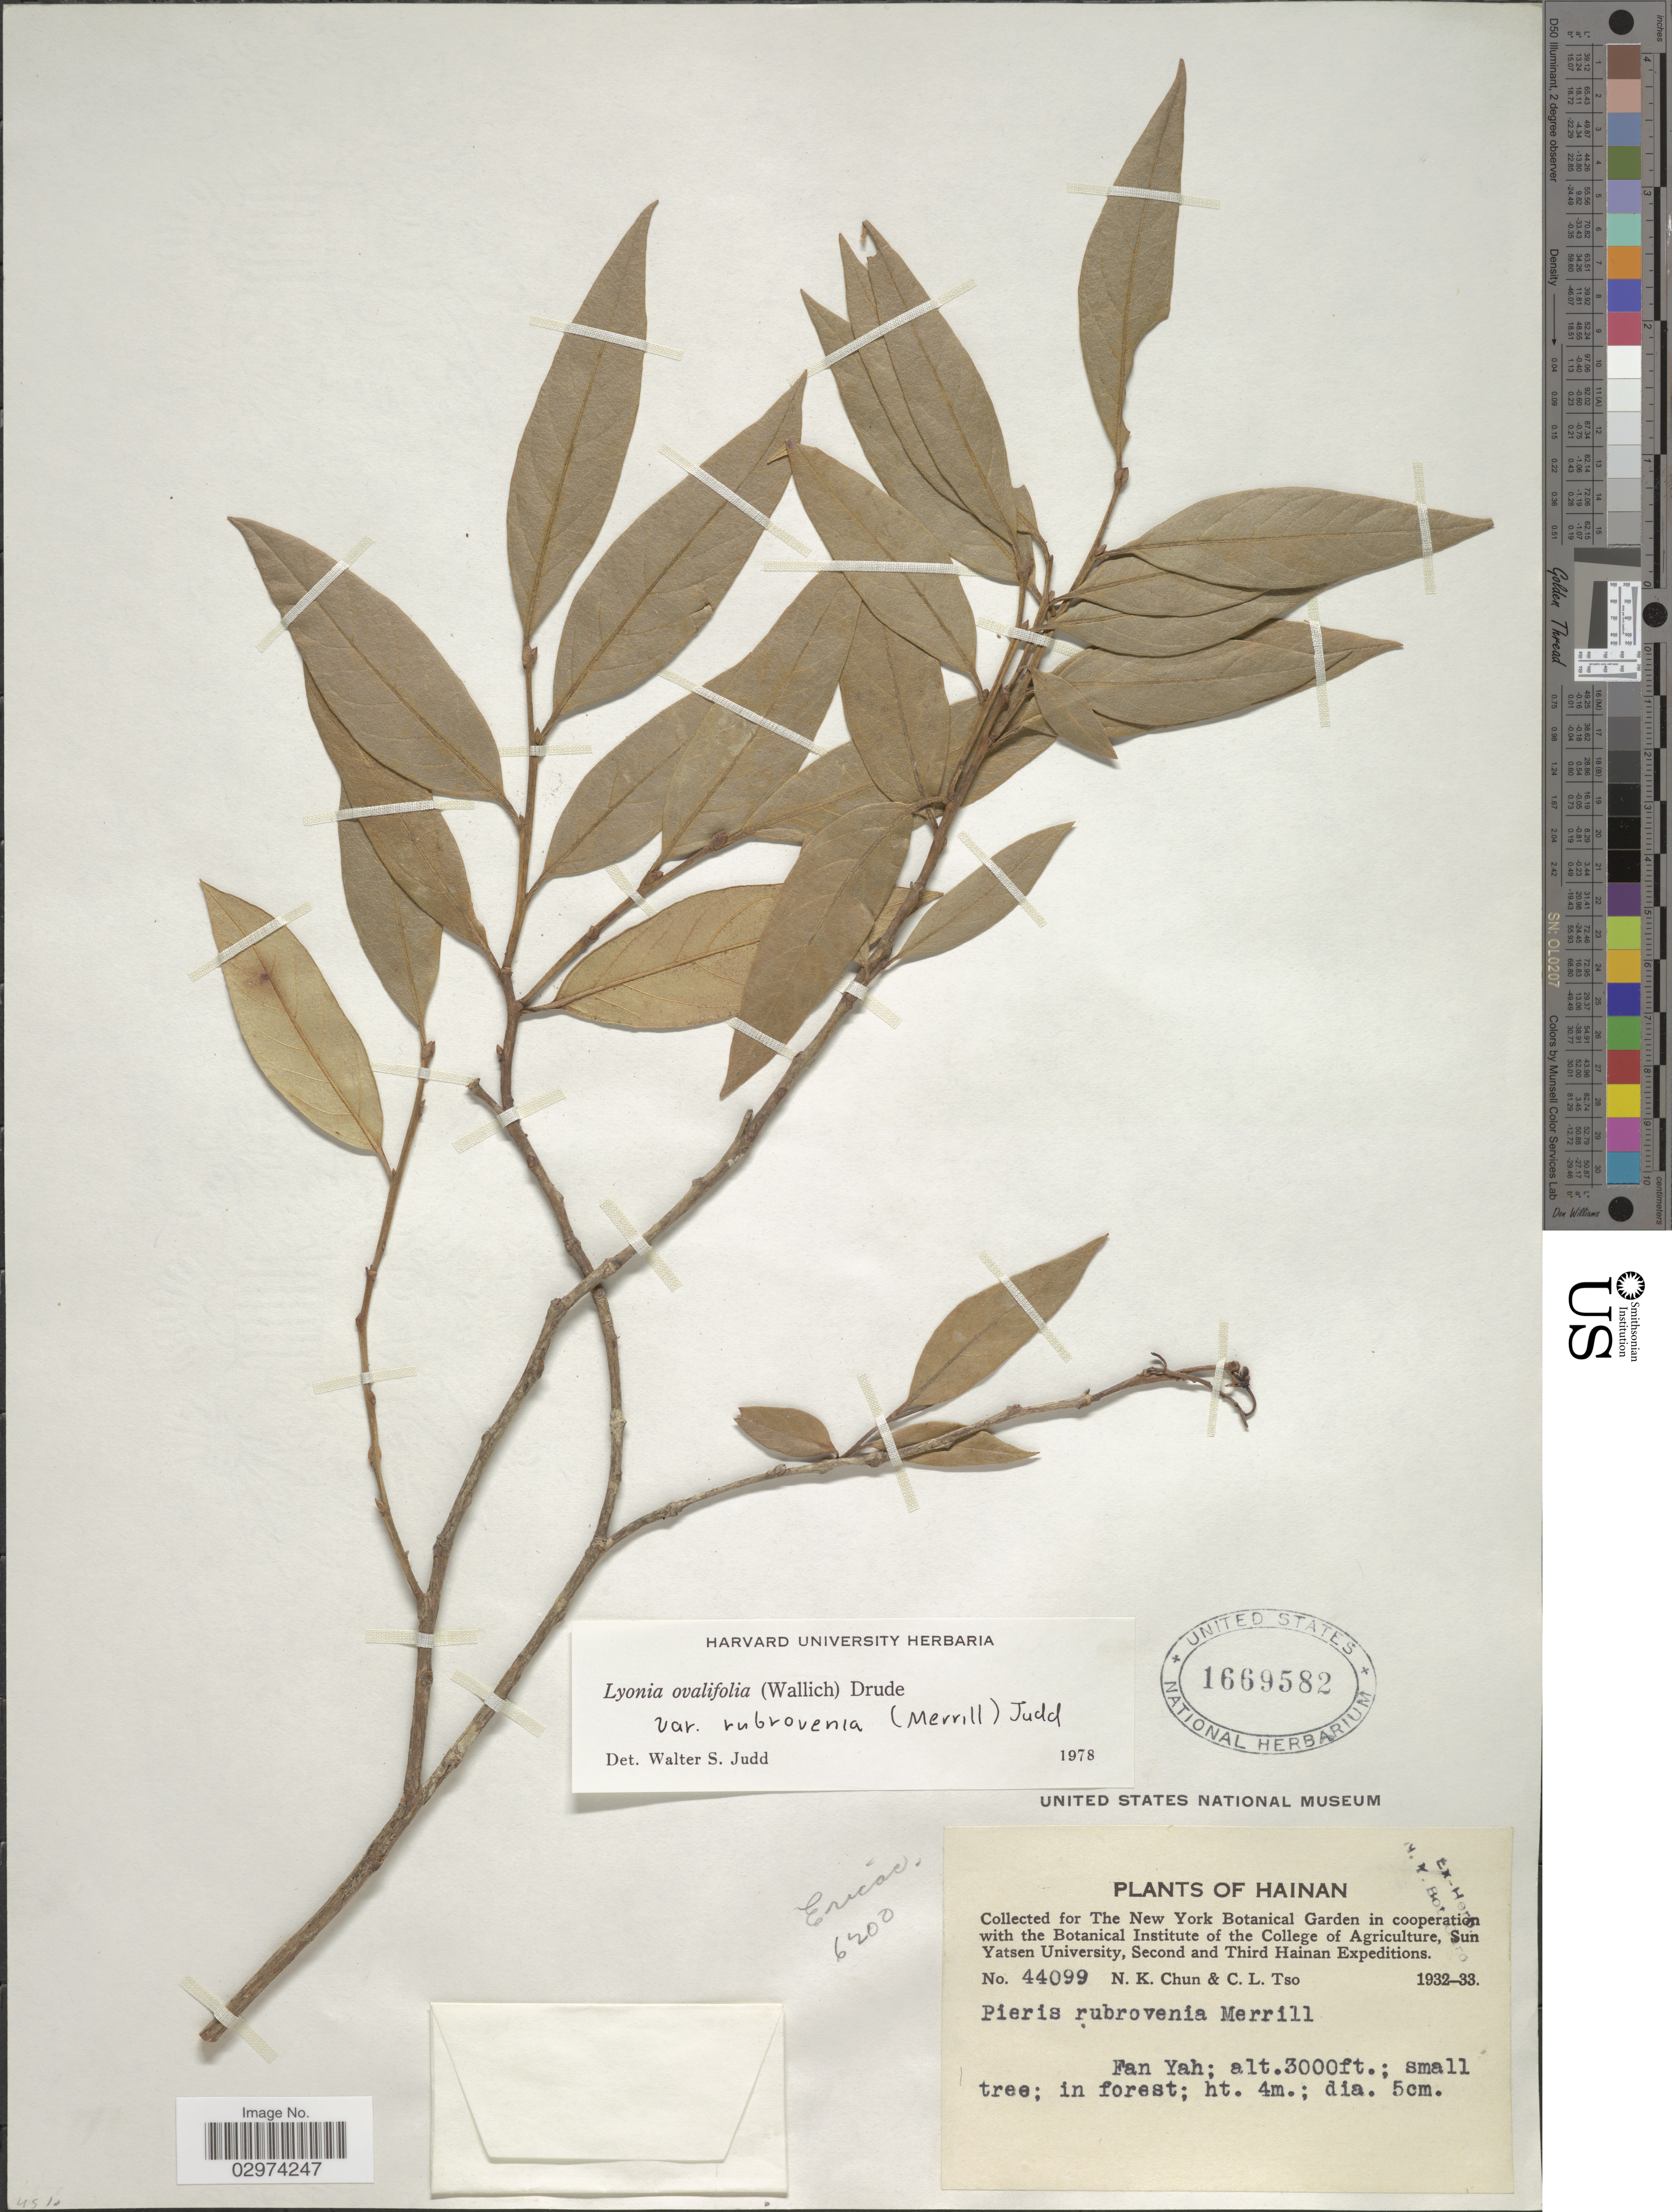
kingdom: Plantae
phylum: Tracheophyta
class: Magnoliopsida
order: Ericales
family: Ericaceae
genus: Lyonia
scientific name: Lyonia ovalifolia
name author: (Wall.) Drude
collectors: N. K. Chun & C. Tso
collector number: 44099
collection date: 1932/1933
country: China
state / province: Hainan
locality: Fan Yah.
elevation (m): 914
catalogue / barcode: US 1669582